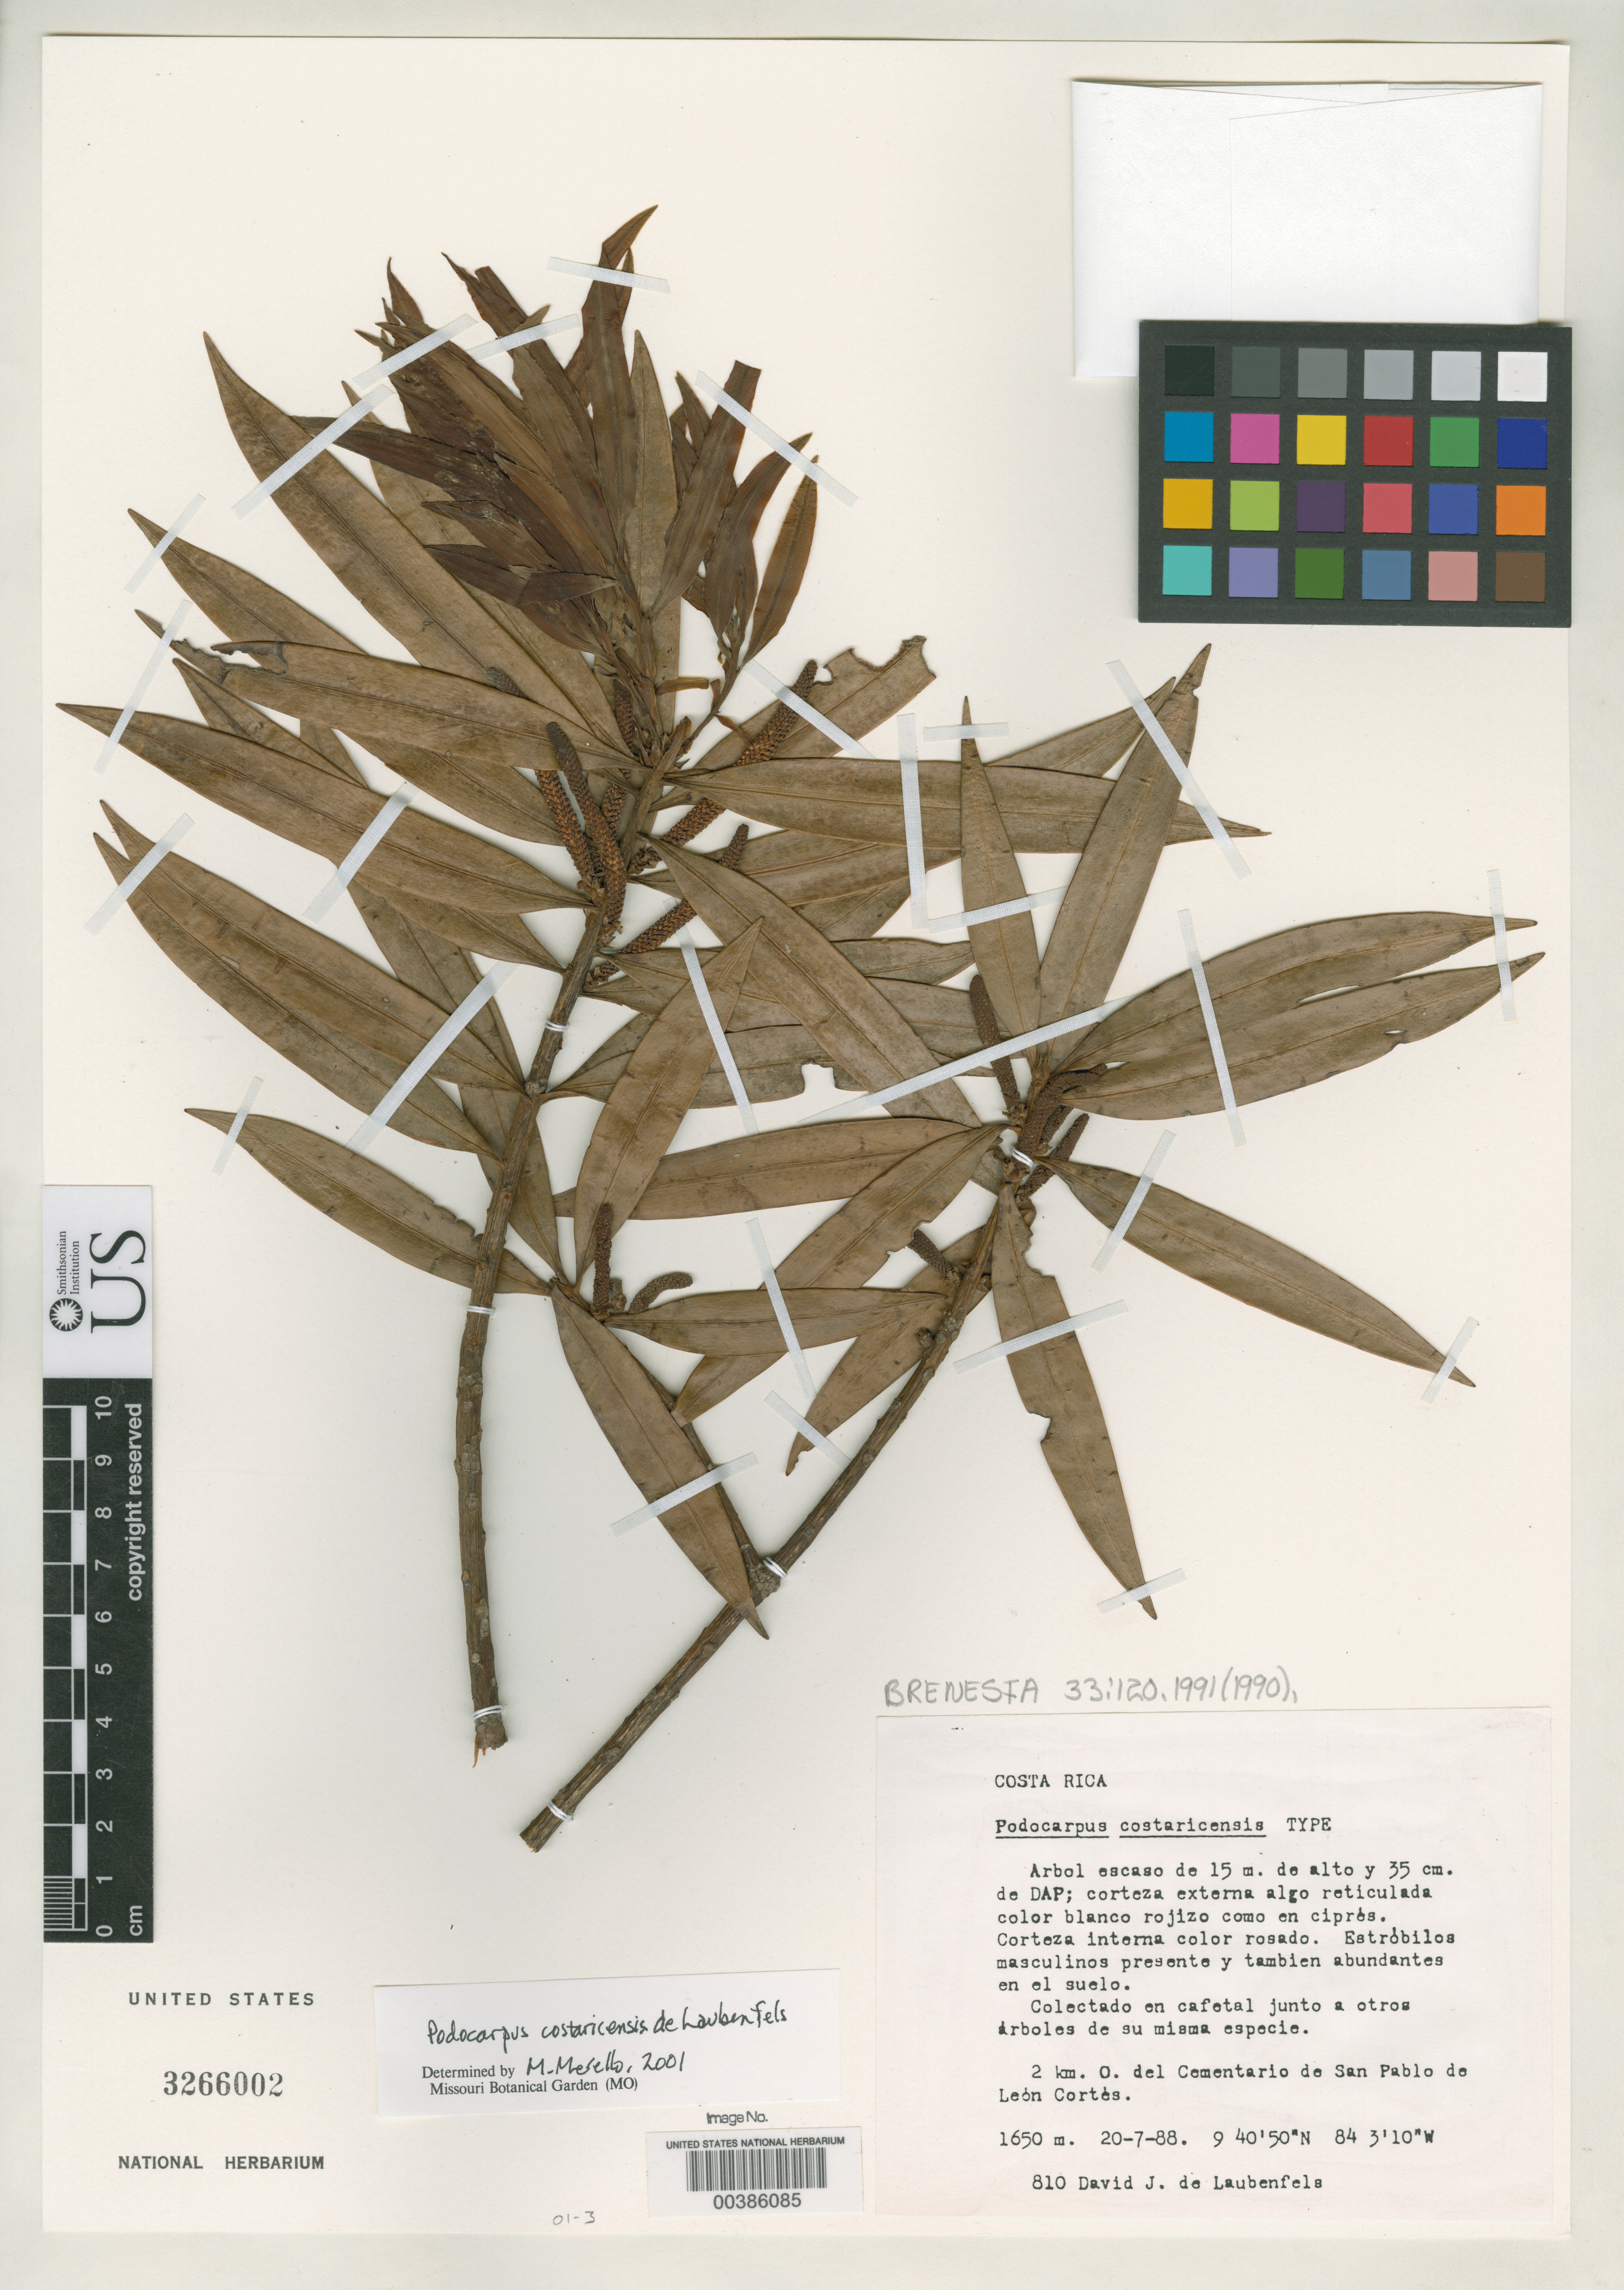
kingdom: Plantae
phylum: Tracheophyta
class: Pinopsida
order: Pinales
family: Podocarpaceae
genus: Podocarpus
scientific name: Podocarpus costaricensis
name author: de Laub.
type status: Isotype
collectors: D. J. de Laubenfels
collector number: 810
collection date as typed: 20 Jul 1988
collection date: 1988-07-20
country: Costa Rica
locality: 2 km O. del Cementario de San Pablo de León Cortés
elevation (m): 1650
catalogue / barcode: US 3266002